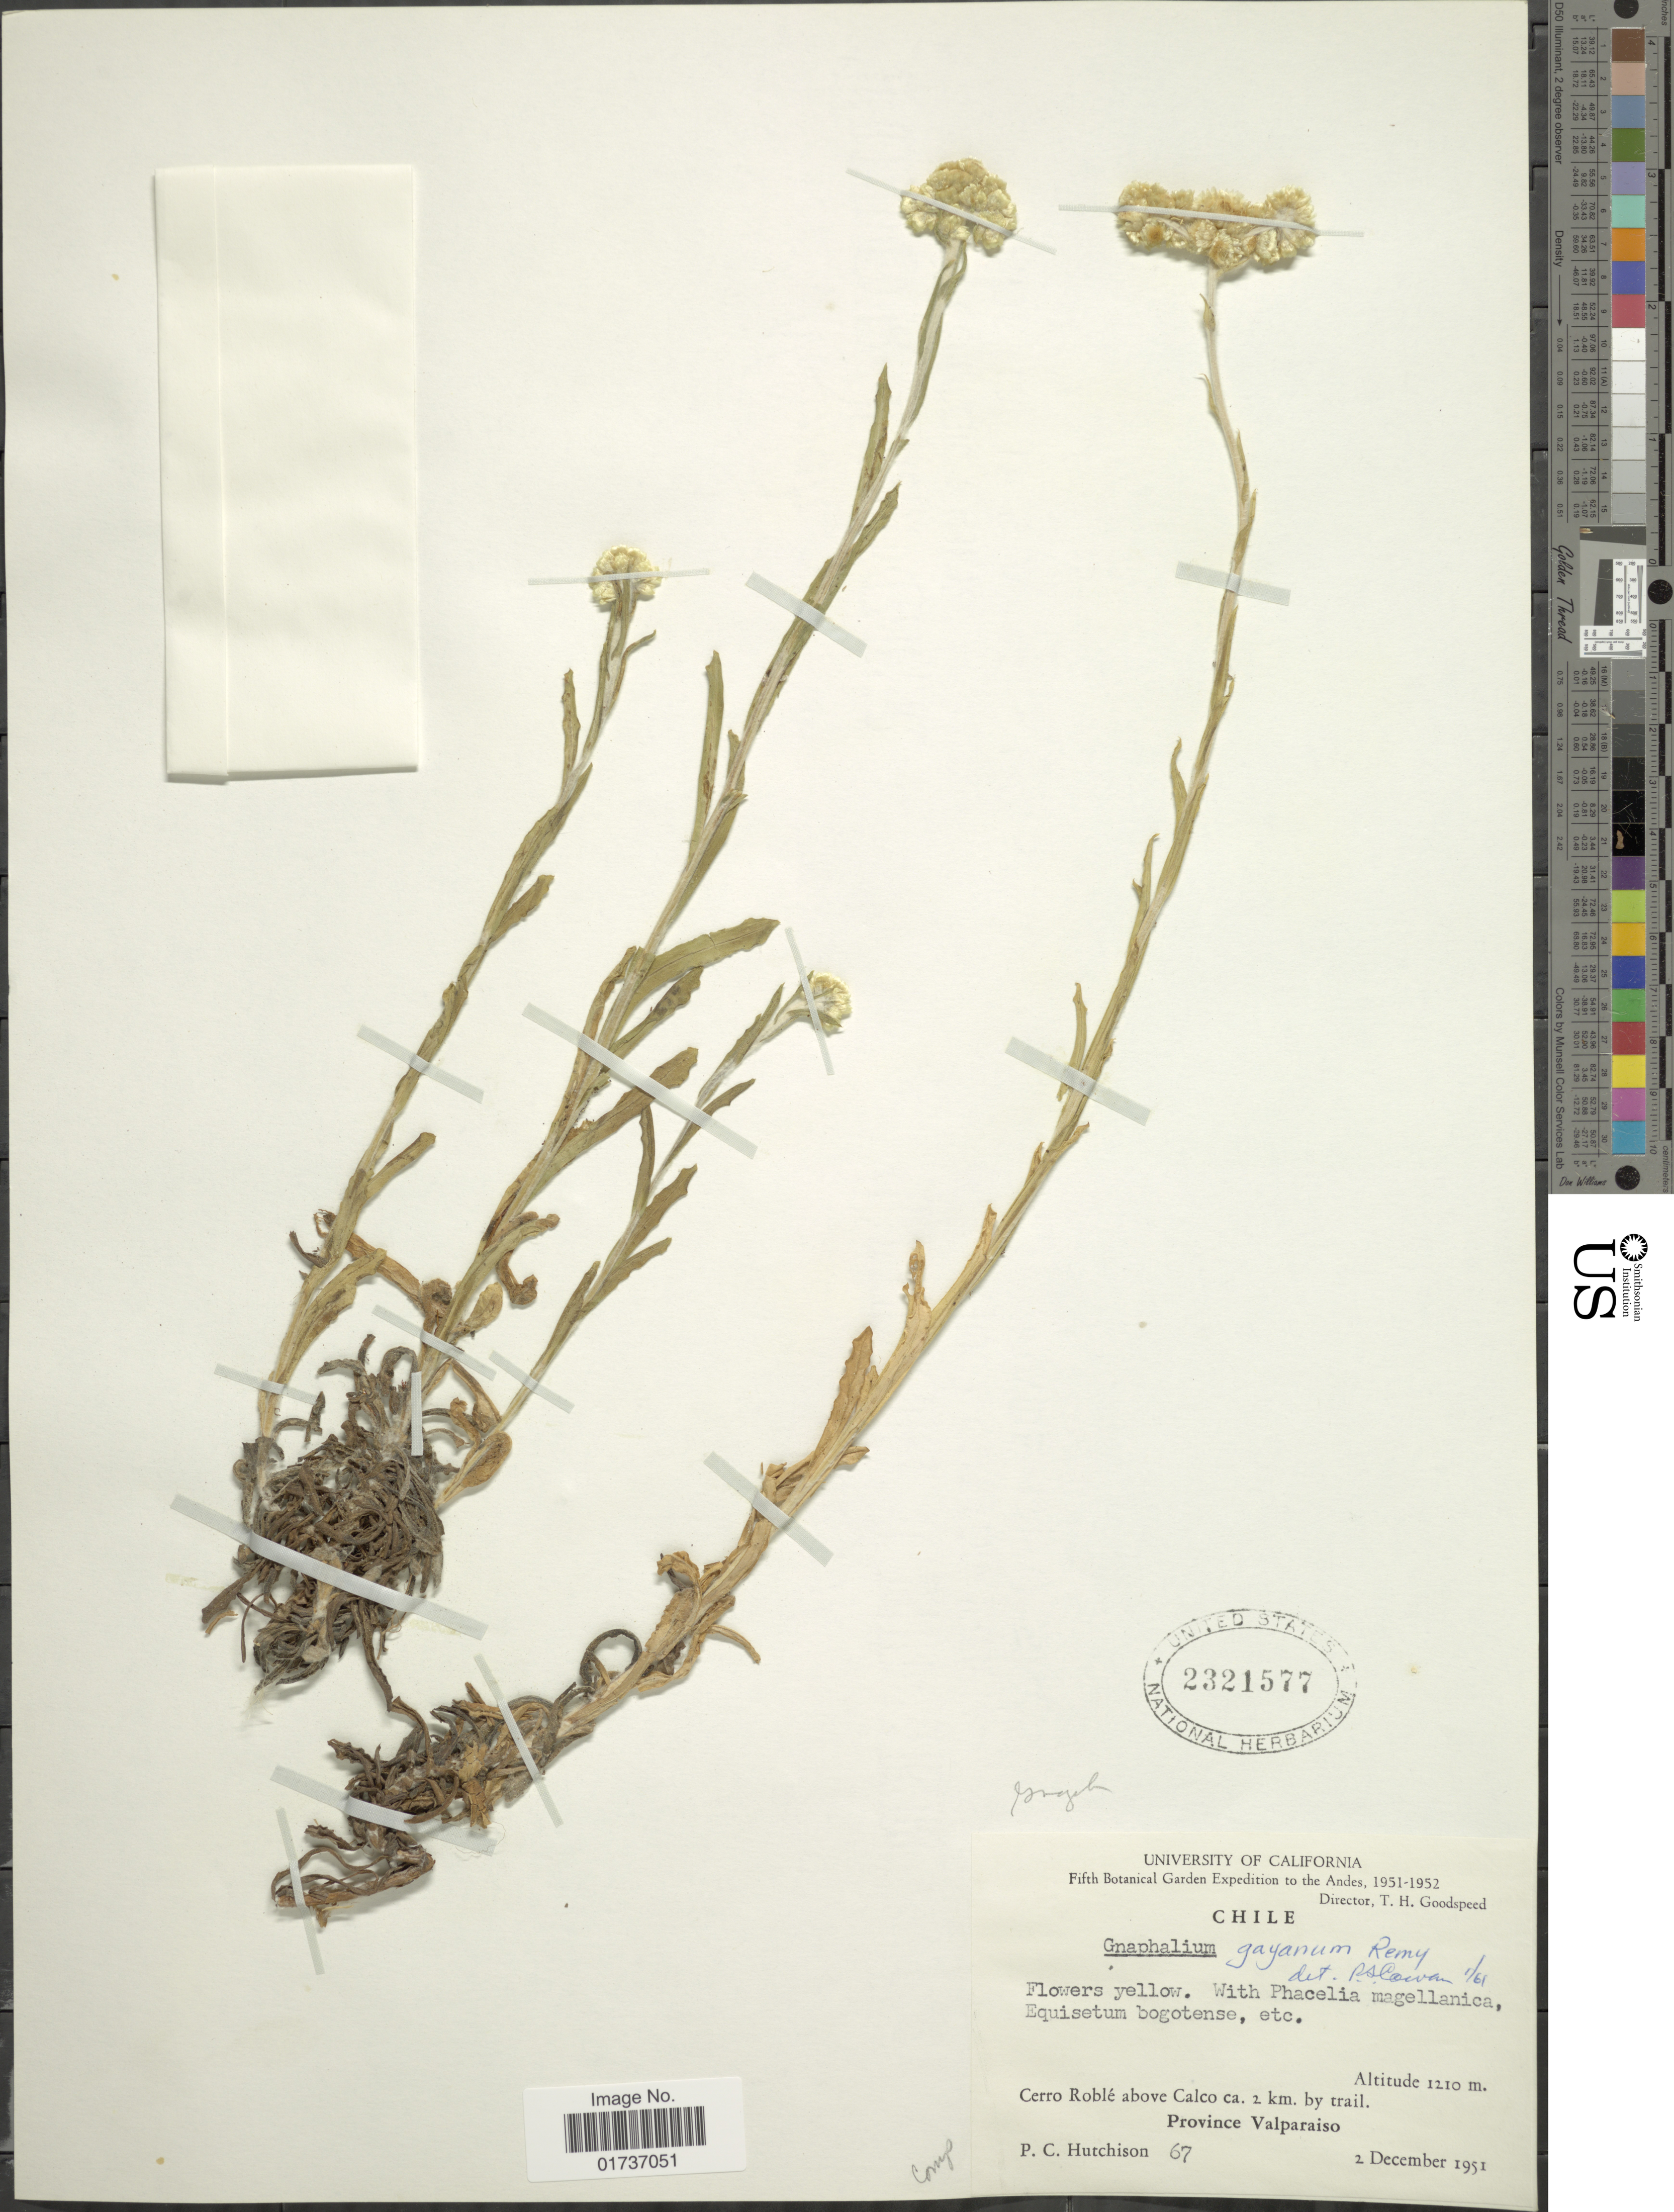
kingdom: Plantae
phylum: Tracheophyta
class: Magnoliopsida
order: Asterales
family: Asteraceae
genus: Gnaphalium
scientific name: Gnaphalium gayanum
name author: J. Rémy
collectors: P. C. Hutchison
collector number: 67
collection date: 1951-12-02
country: Chile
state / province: Valparaíso (V)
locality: Cerro Roblé above Calco ca 2 km by trail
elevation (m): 1210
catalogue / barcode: US 2321577